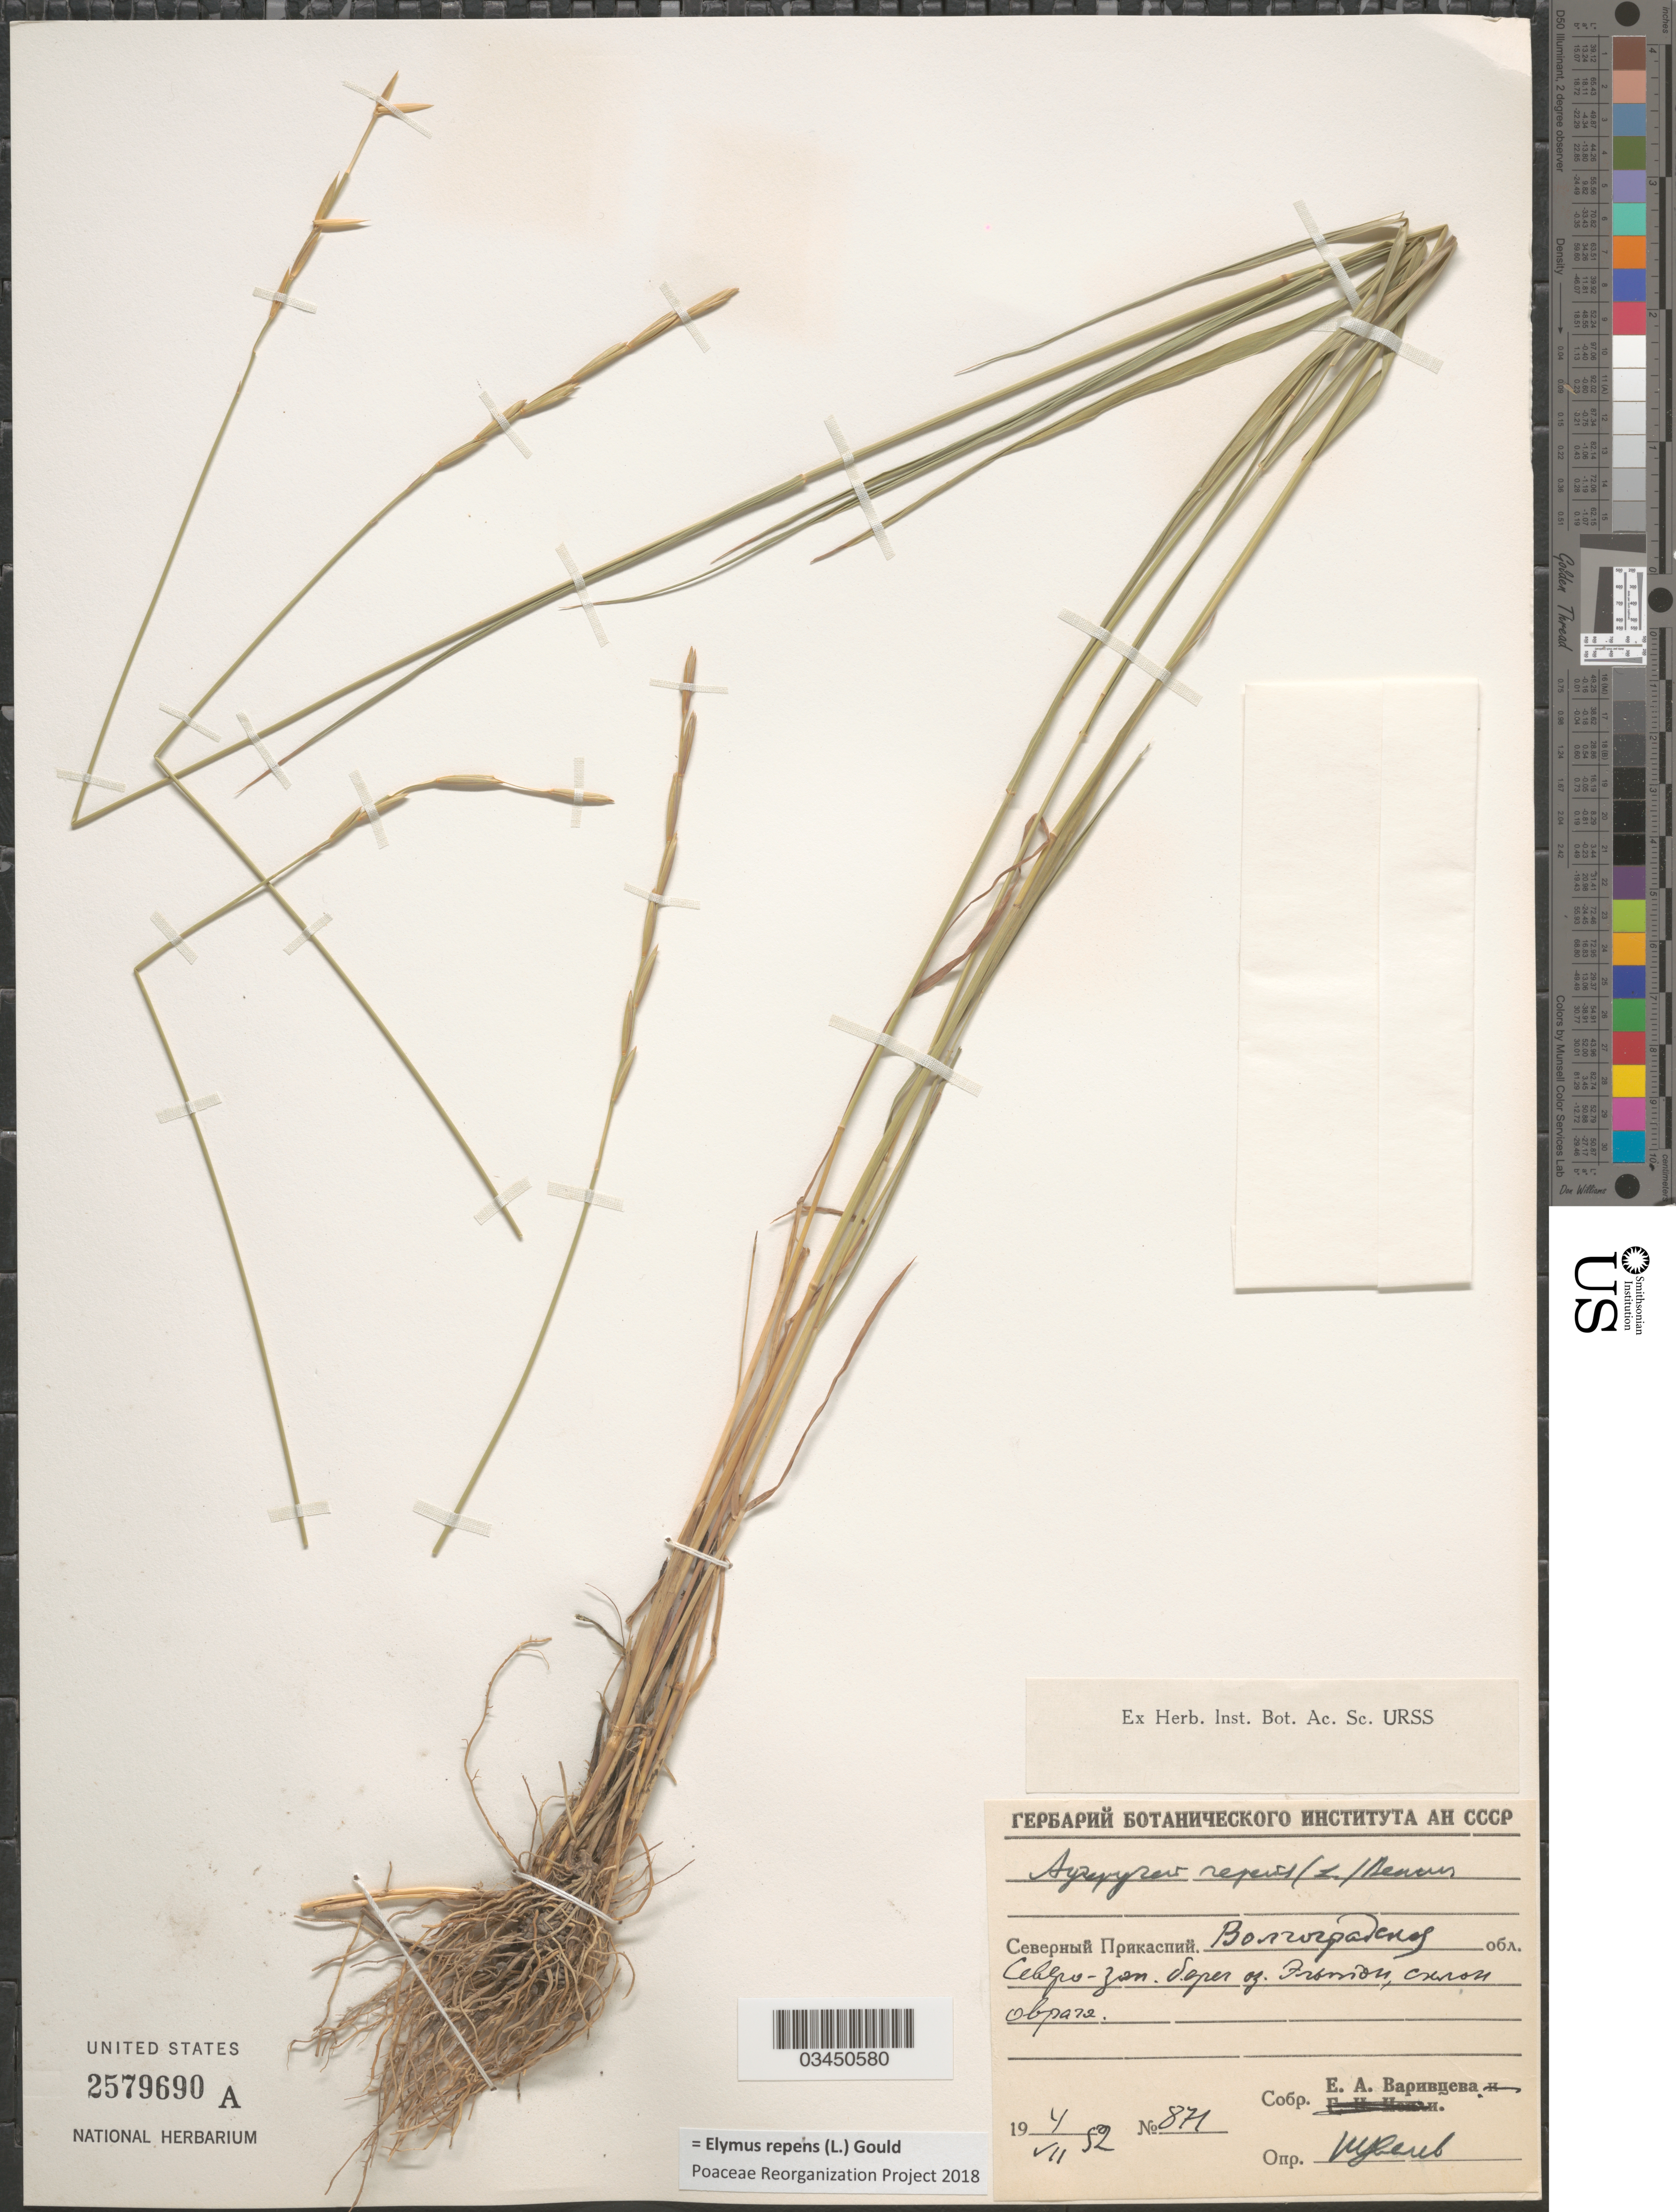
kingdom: Plantae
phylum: Tracheophyta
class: Liliopsida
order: Poales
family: Poaceae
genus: Elymus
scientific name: Elymus repens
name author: (L.) Gould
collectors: E. Varivtseva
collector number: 871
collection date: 1952-07-04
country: Russian Federation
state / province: Volgograd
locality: NW shore of lake Elton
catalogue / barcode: US 2579690A